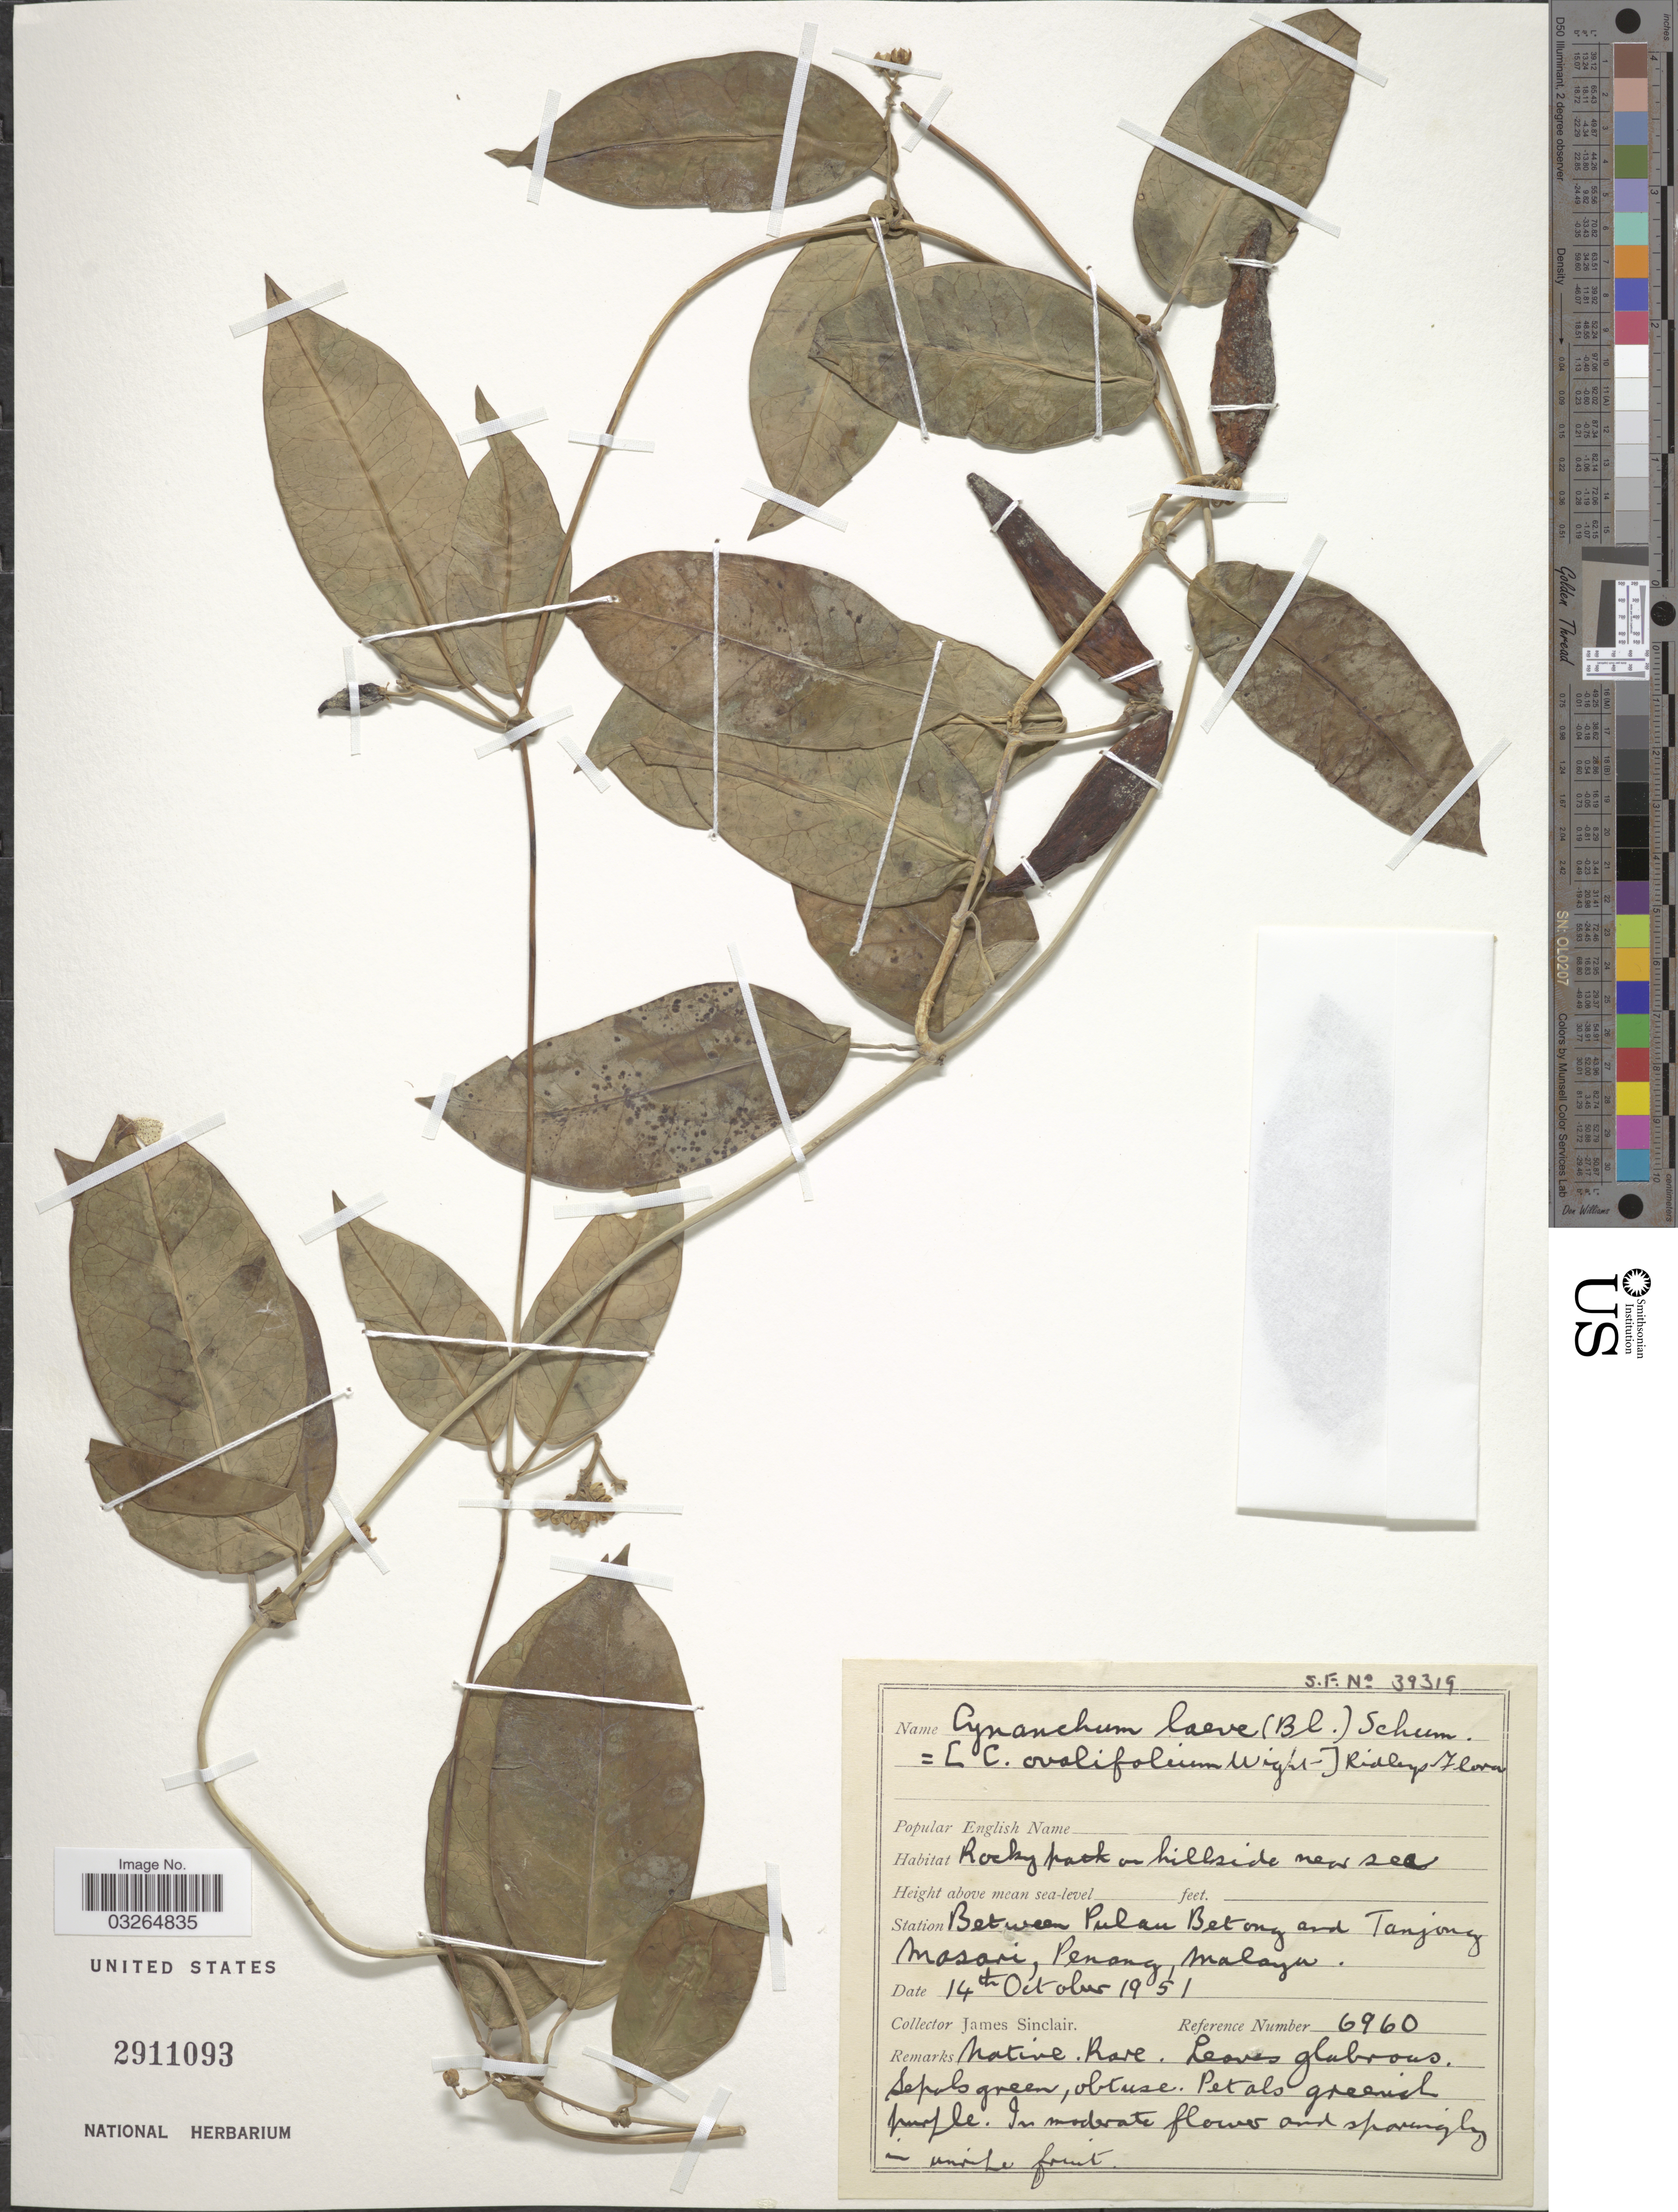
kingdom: Plantae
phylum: Tracheophyta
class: Magnoliopsida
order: Gentianales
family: Apocynaceae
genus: Cynanchum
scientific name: Cynanchum laeve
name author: (Michx.) Pers.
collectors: J. Sinclair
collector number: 6960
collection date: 1951-10-14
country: Malaysia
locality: Station Between Pulau Betong and Tanjong Masari, Penang, Malaya.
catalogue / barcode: US 2911093